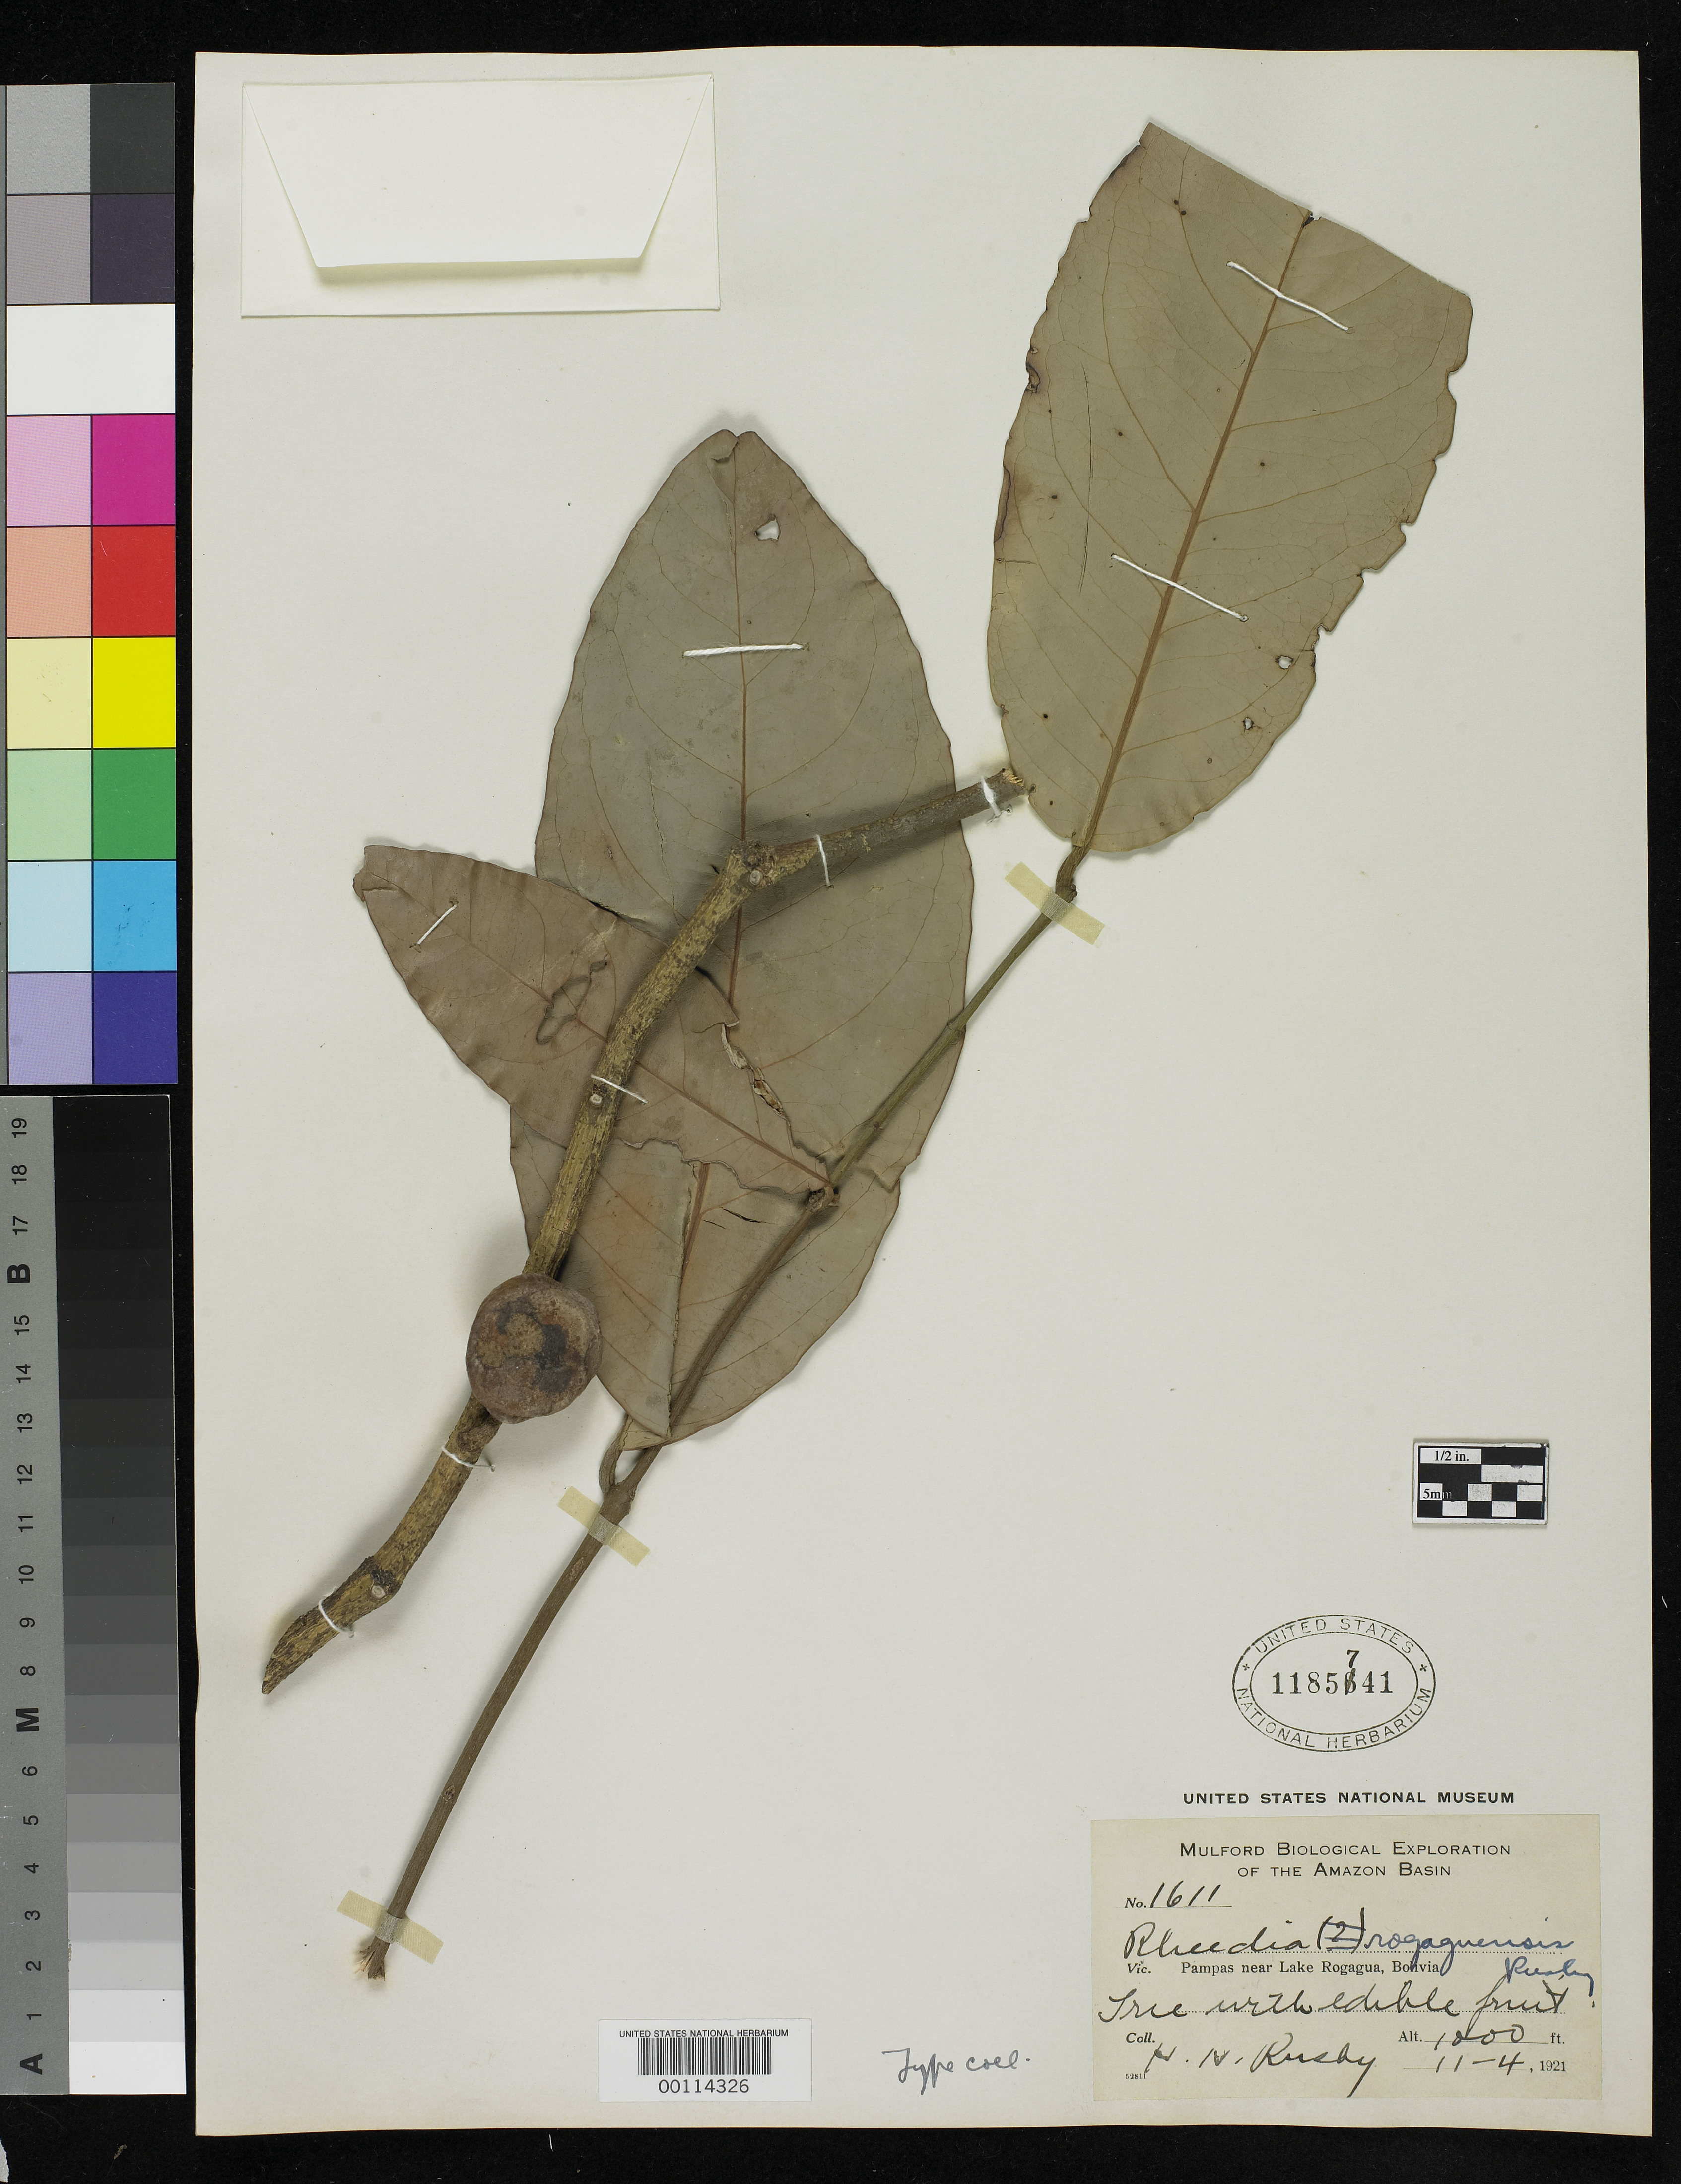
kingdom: Plantae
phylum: Tracheophyta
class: Magnoliopsida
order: Malpighiales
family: Clusiaceae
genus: Rheedia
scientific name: Rheedia rogaguensis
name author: Rusby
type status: Isotype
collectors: H. H. Rusby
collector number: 1611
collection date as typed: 11-4, 1921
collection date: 1921-11-04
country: Bolivia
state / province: Beni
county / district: José Ballivián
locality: Pampas near Lake Rogagua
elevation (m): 305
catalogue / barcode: US 1185741